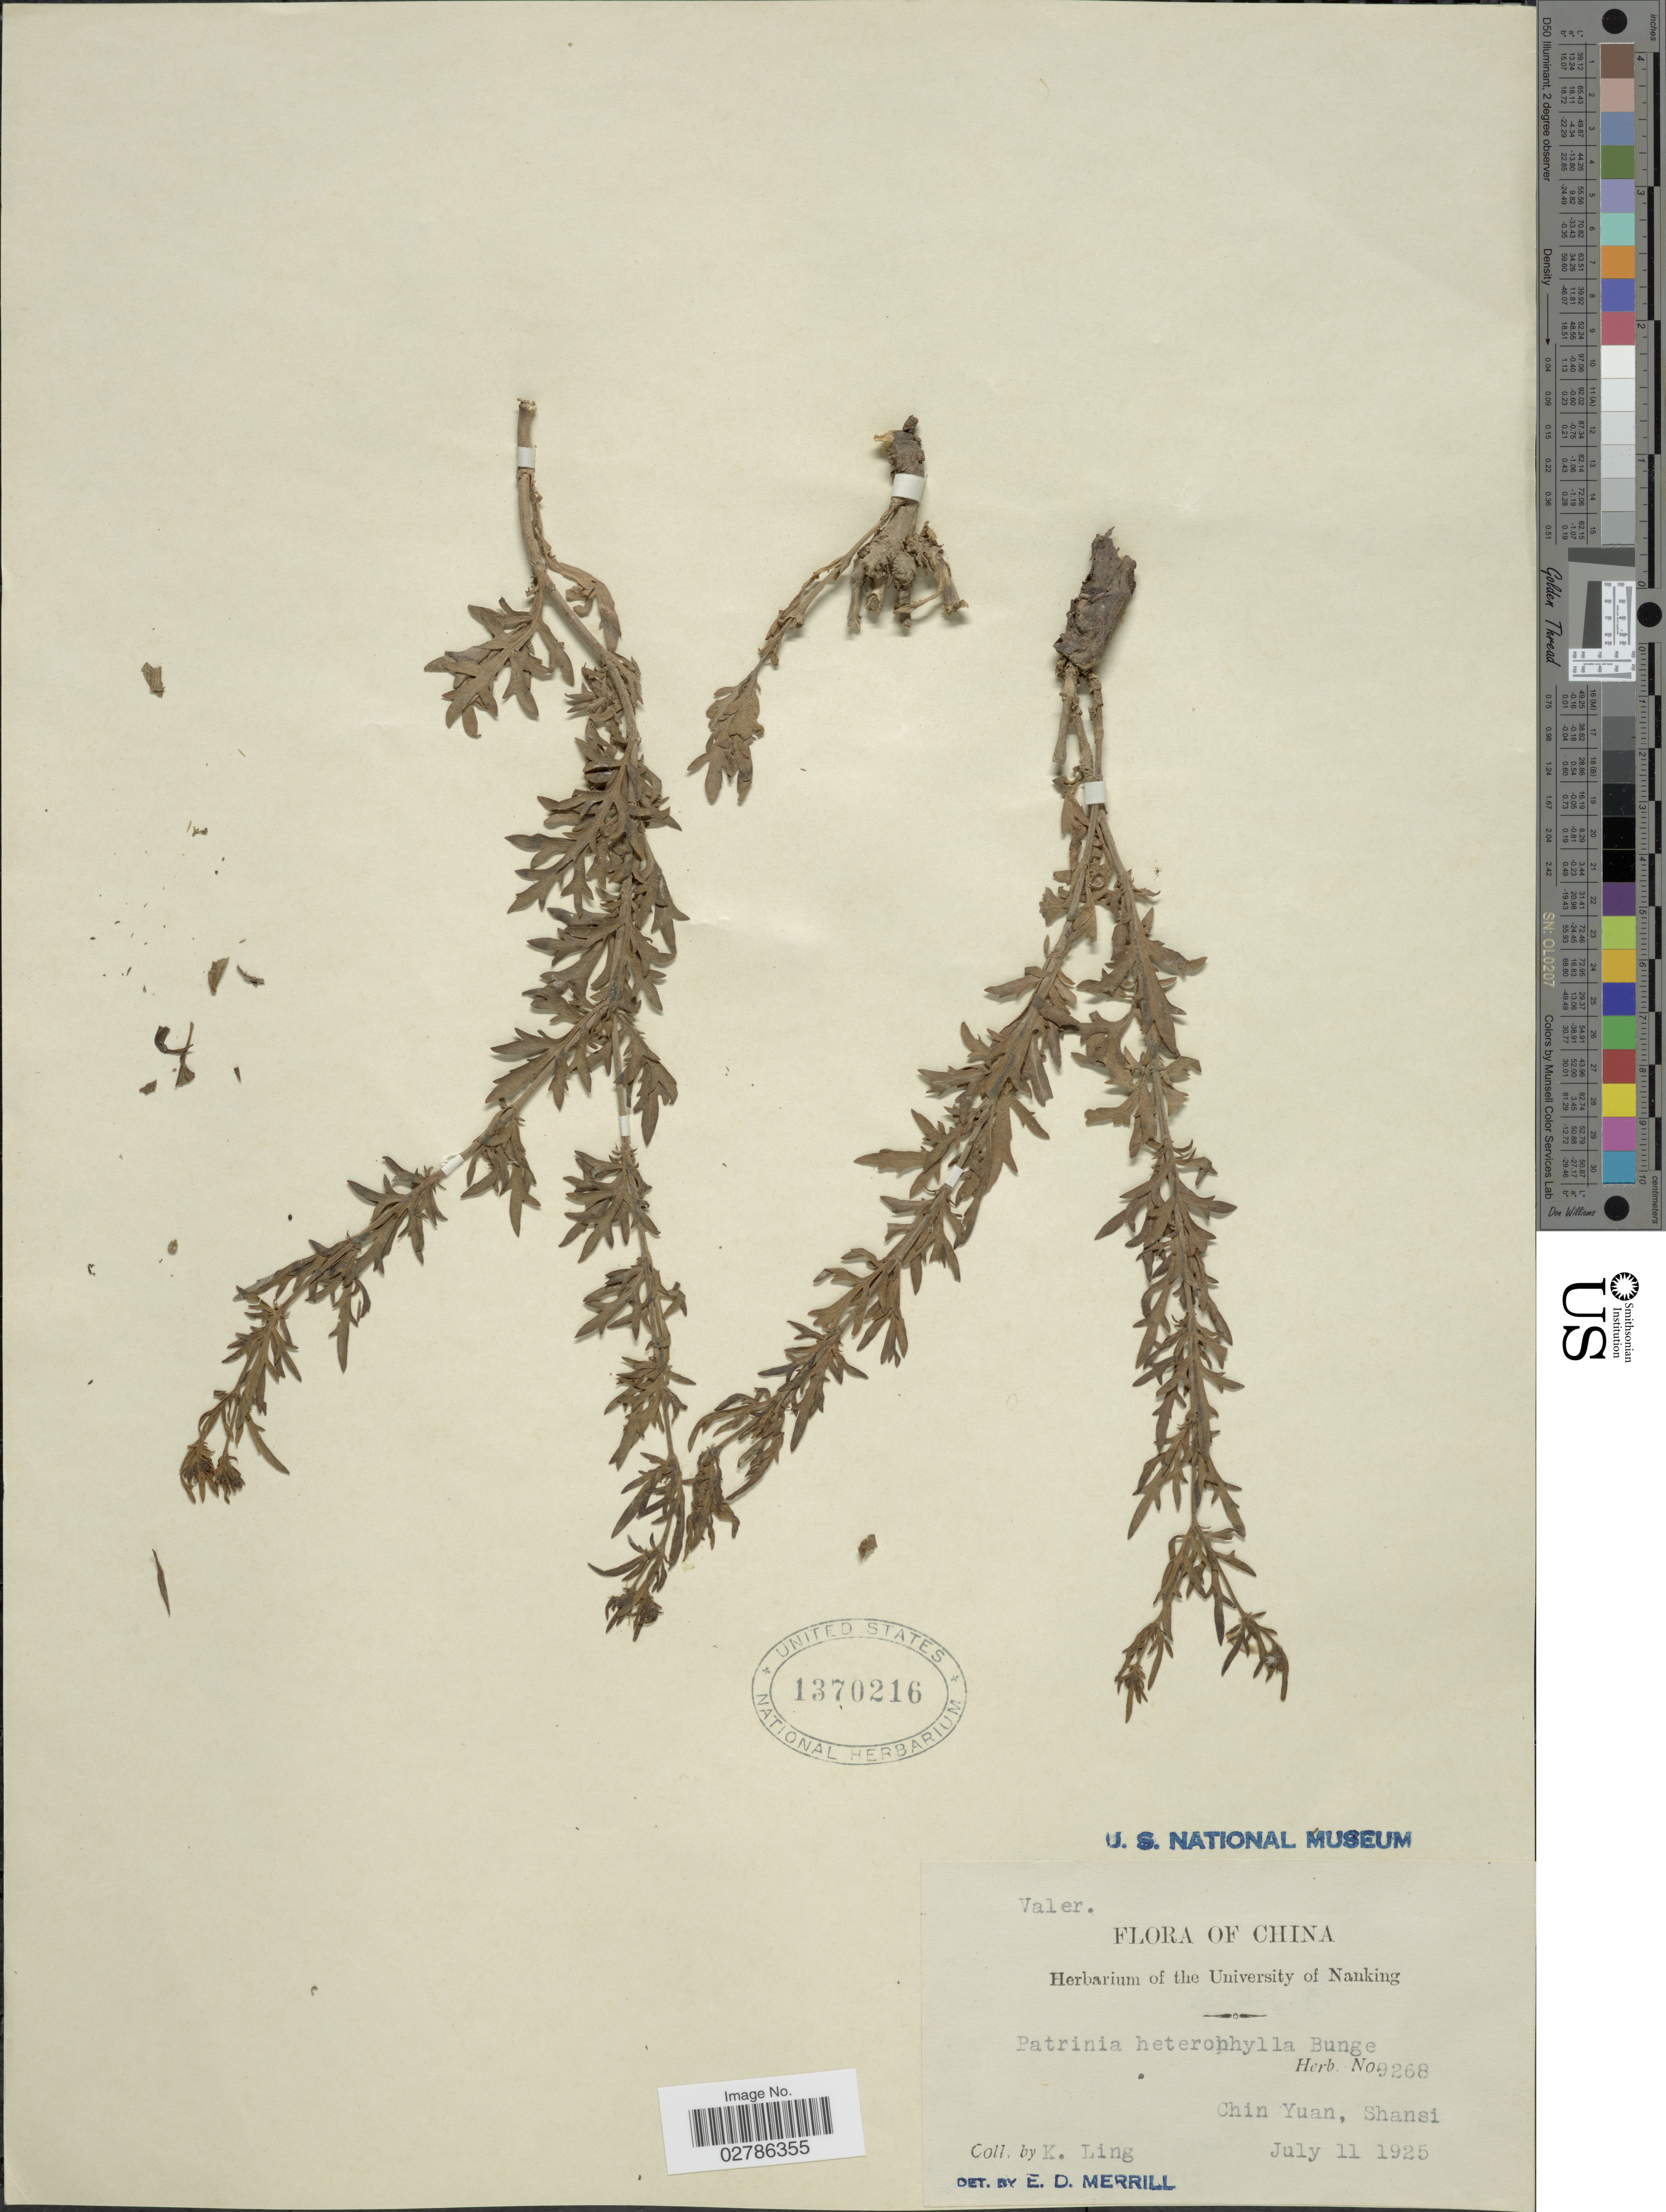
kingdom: Plantae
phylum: Tracheophyta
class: Magnoliopsida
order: Dipsacales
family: Caprifoliaceae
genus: Patrinia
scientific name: Patrinia heterophylla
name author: Bunge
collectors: K. Ling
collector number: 9268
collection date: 1925-07-11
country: China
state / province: Shanxi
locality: Chin Yuan, Shansi.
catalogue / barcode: US 1370216